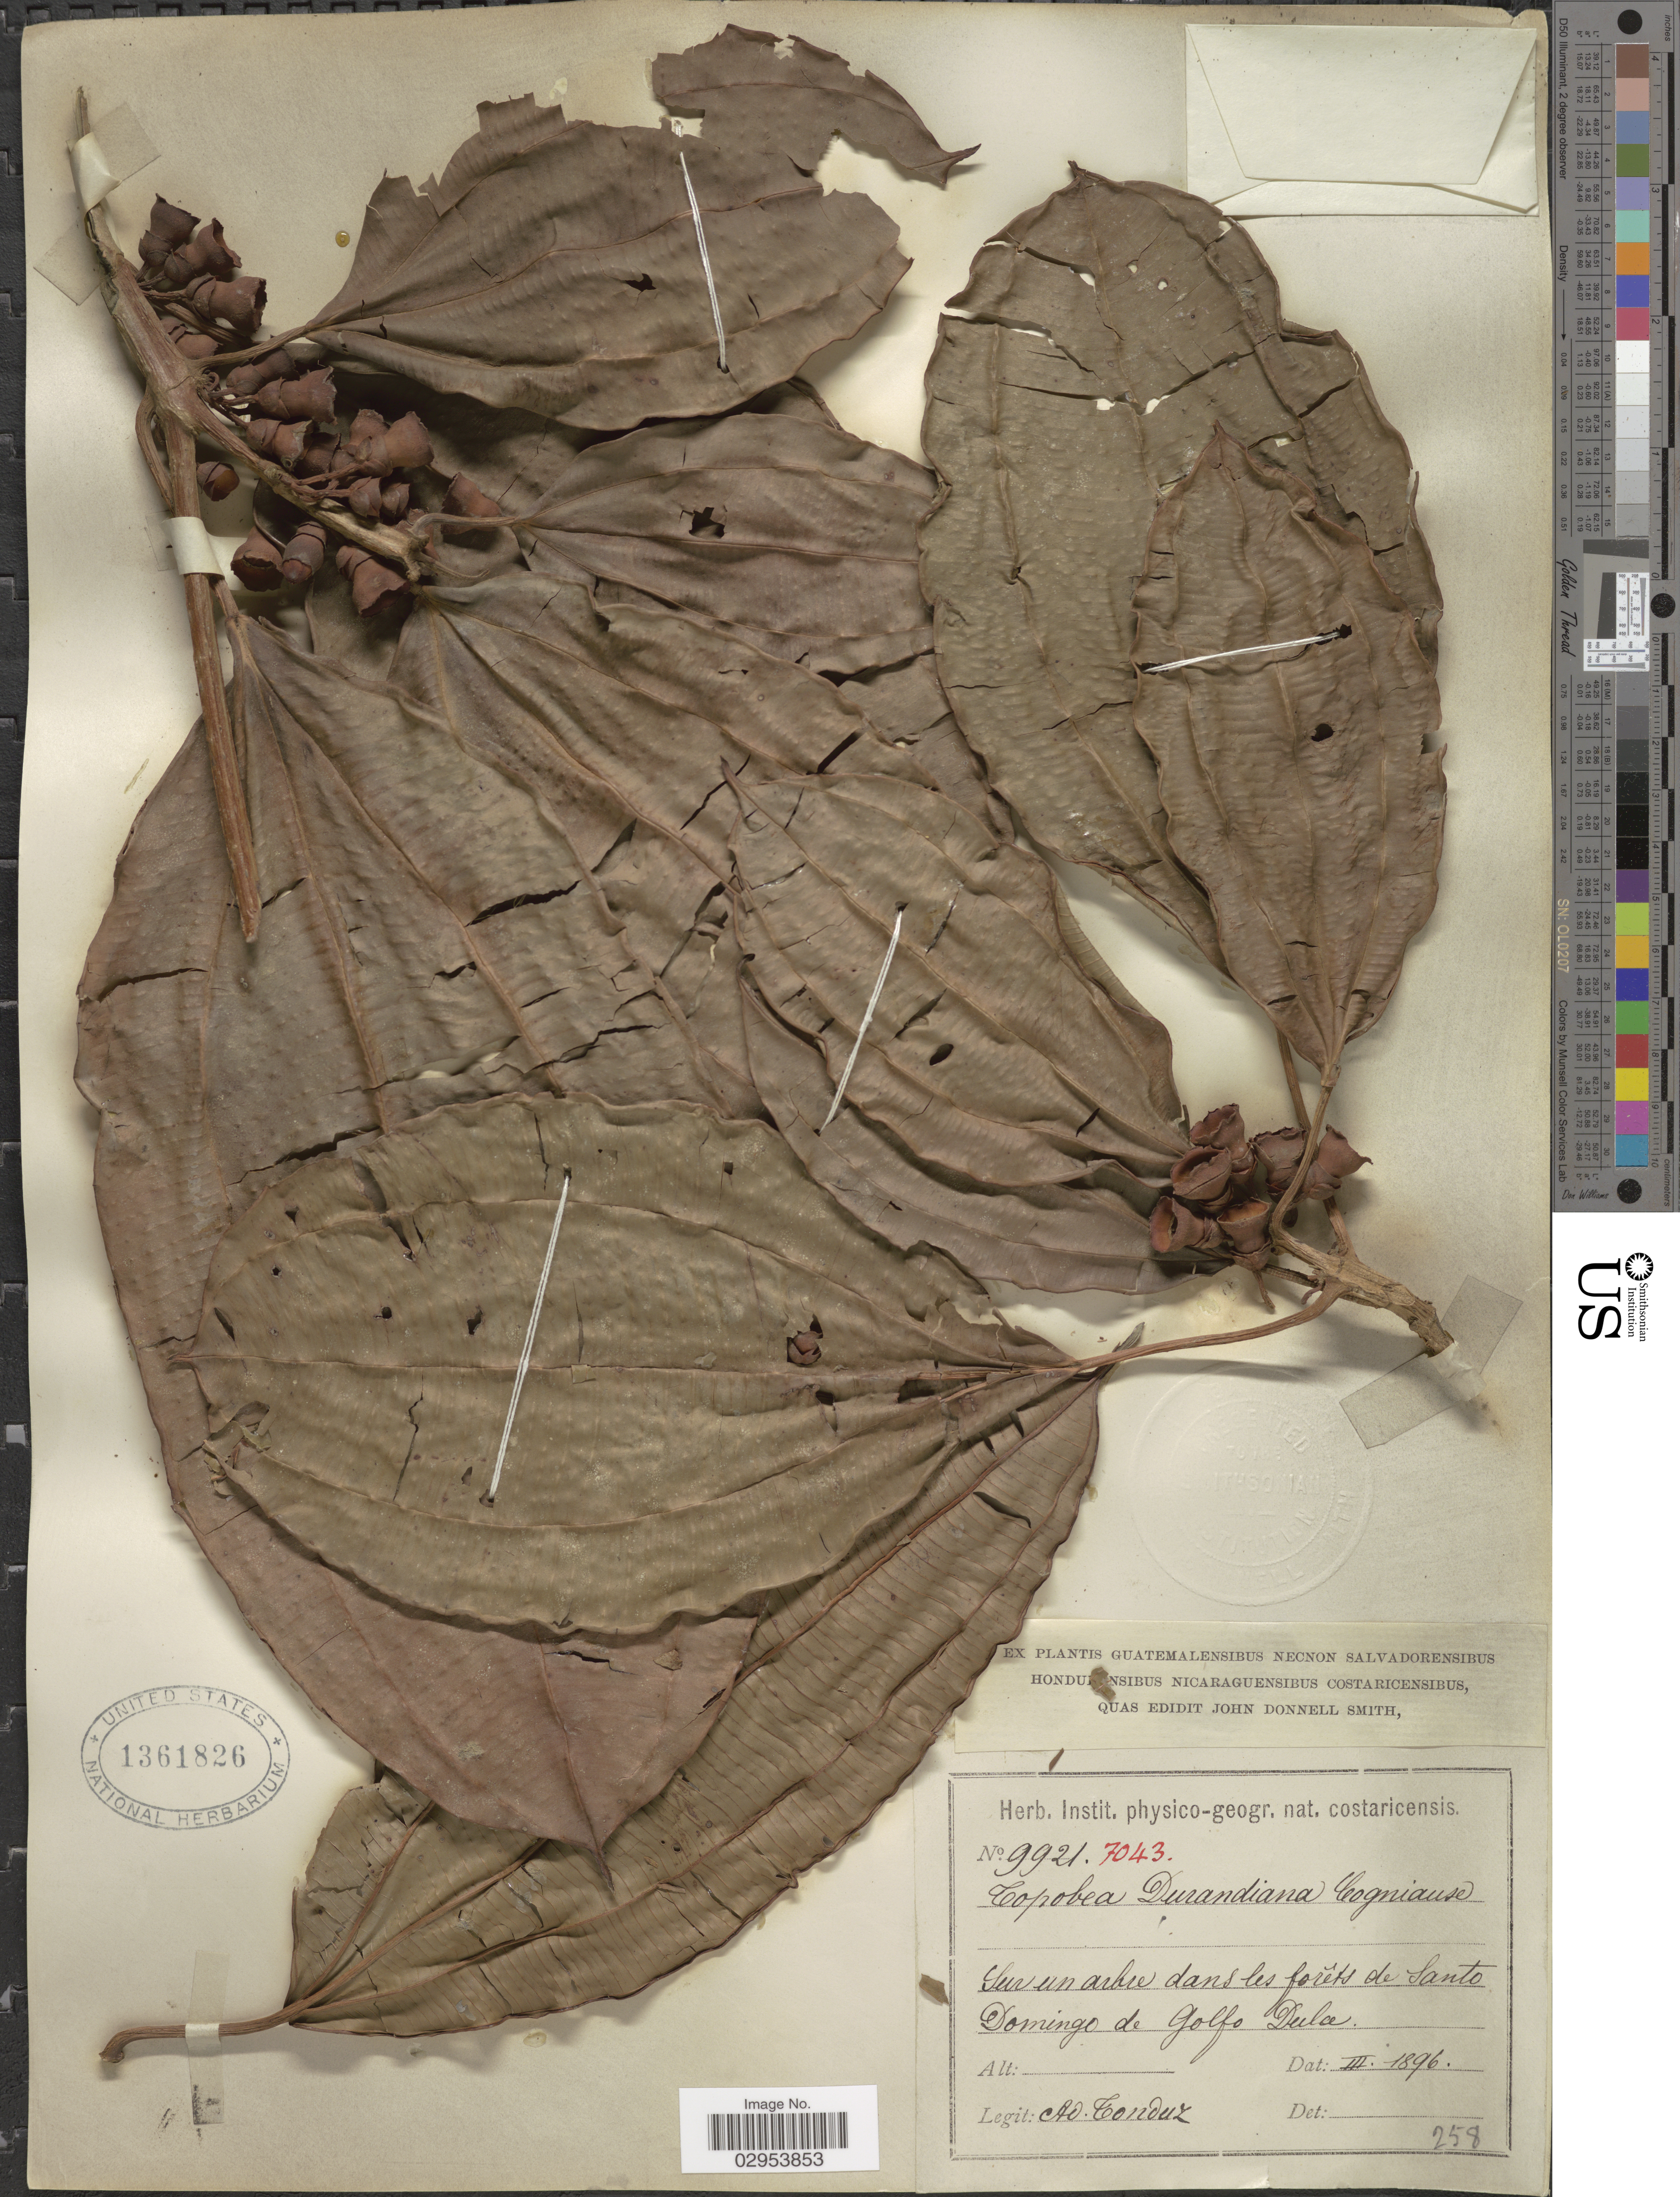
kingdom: Plantae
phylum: Tracheophyta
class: Magnoliopsida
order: Myrtales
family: Melastomataceae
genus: Topobea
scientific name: Topobea maurofernandeziana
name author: Cogn.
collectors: A. Tonduz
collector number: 9921.7043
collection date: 1896-03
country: Costa Rica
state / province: Puntarenas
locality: Sur un arbre dans les forêts de Santo Domingo de Golfo Dulce.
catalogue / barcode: US 1361826